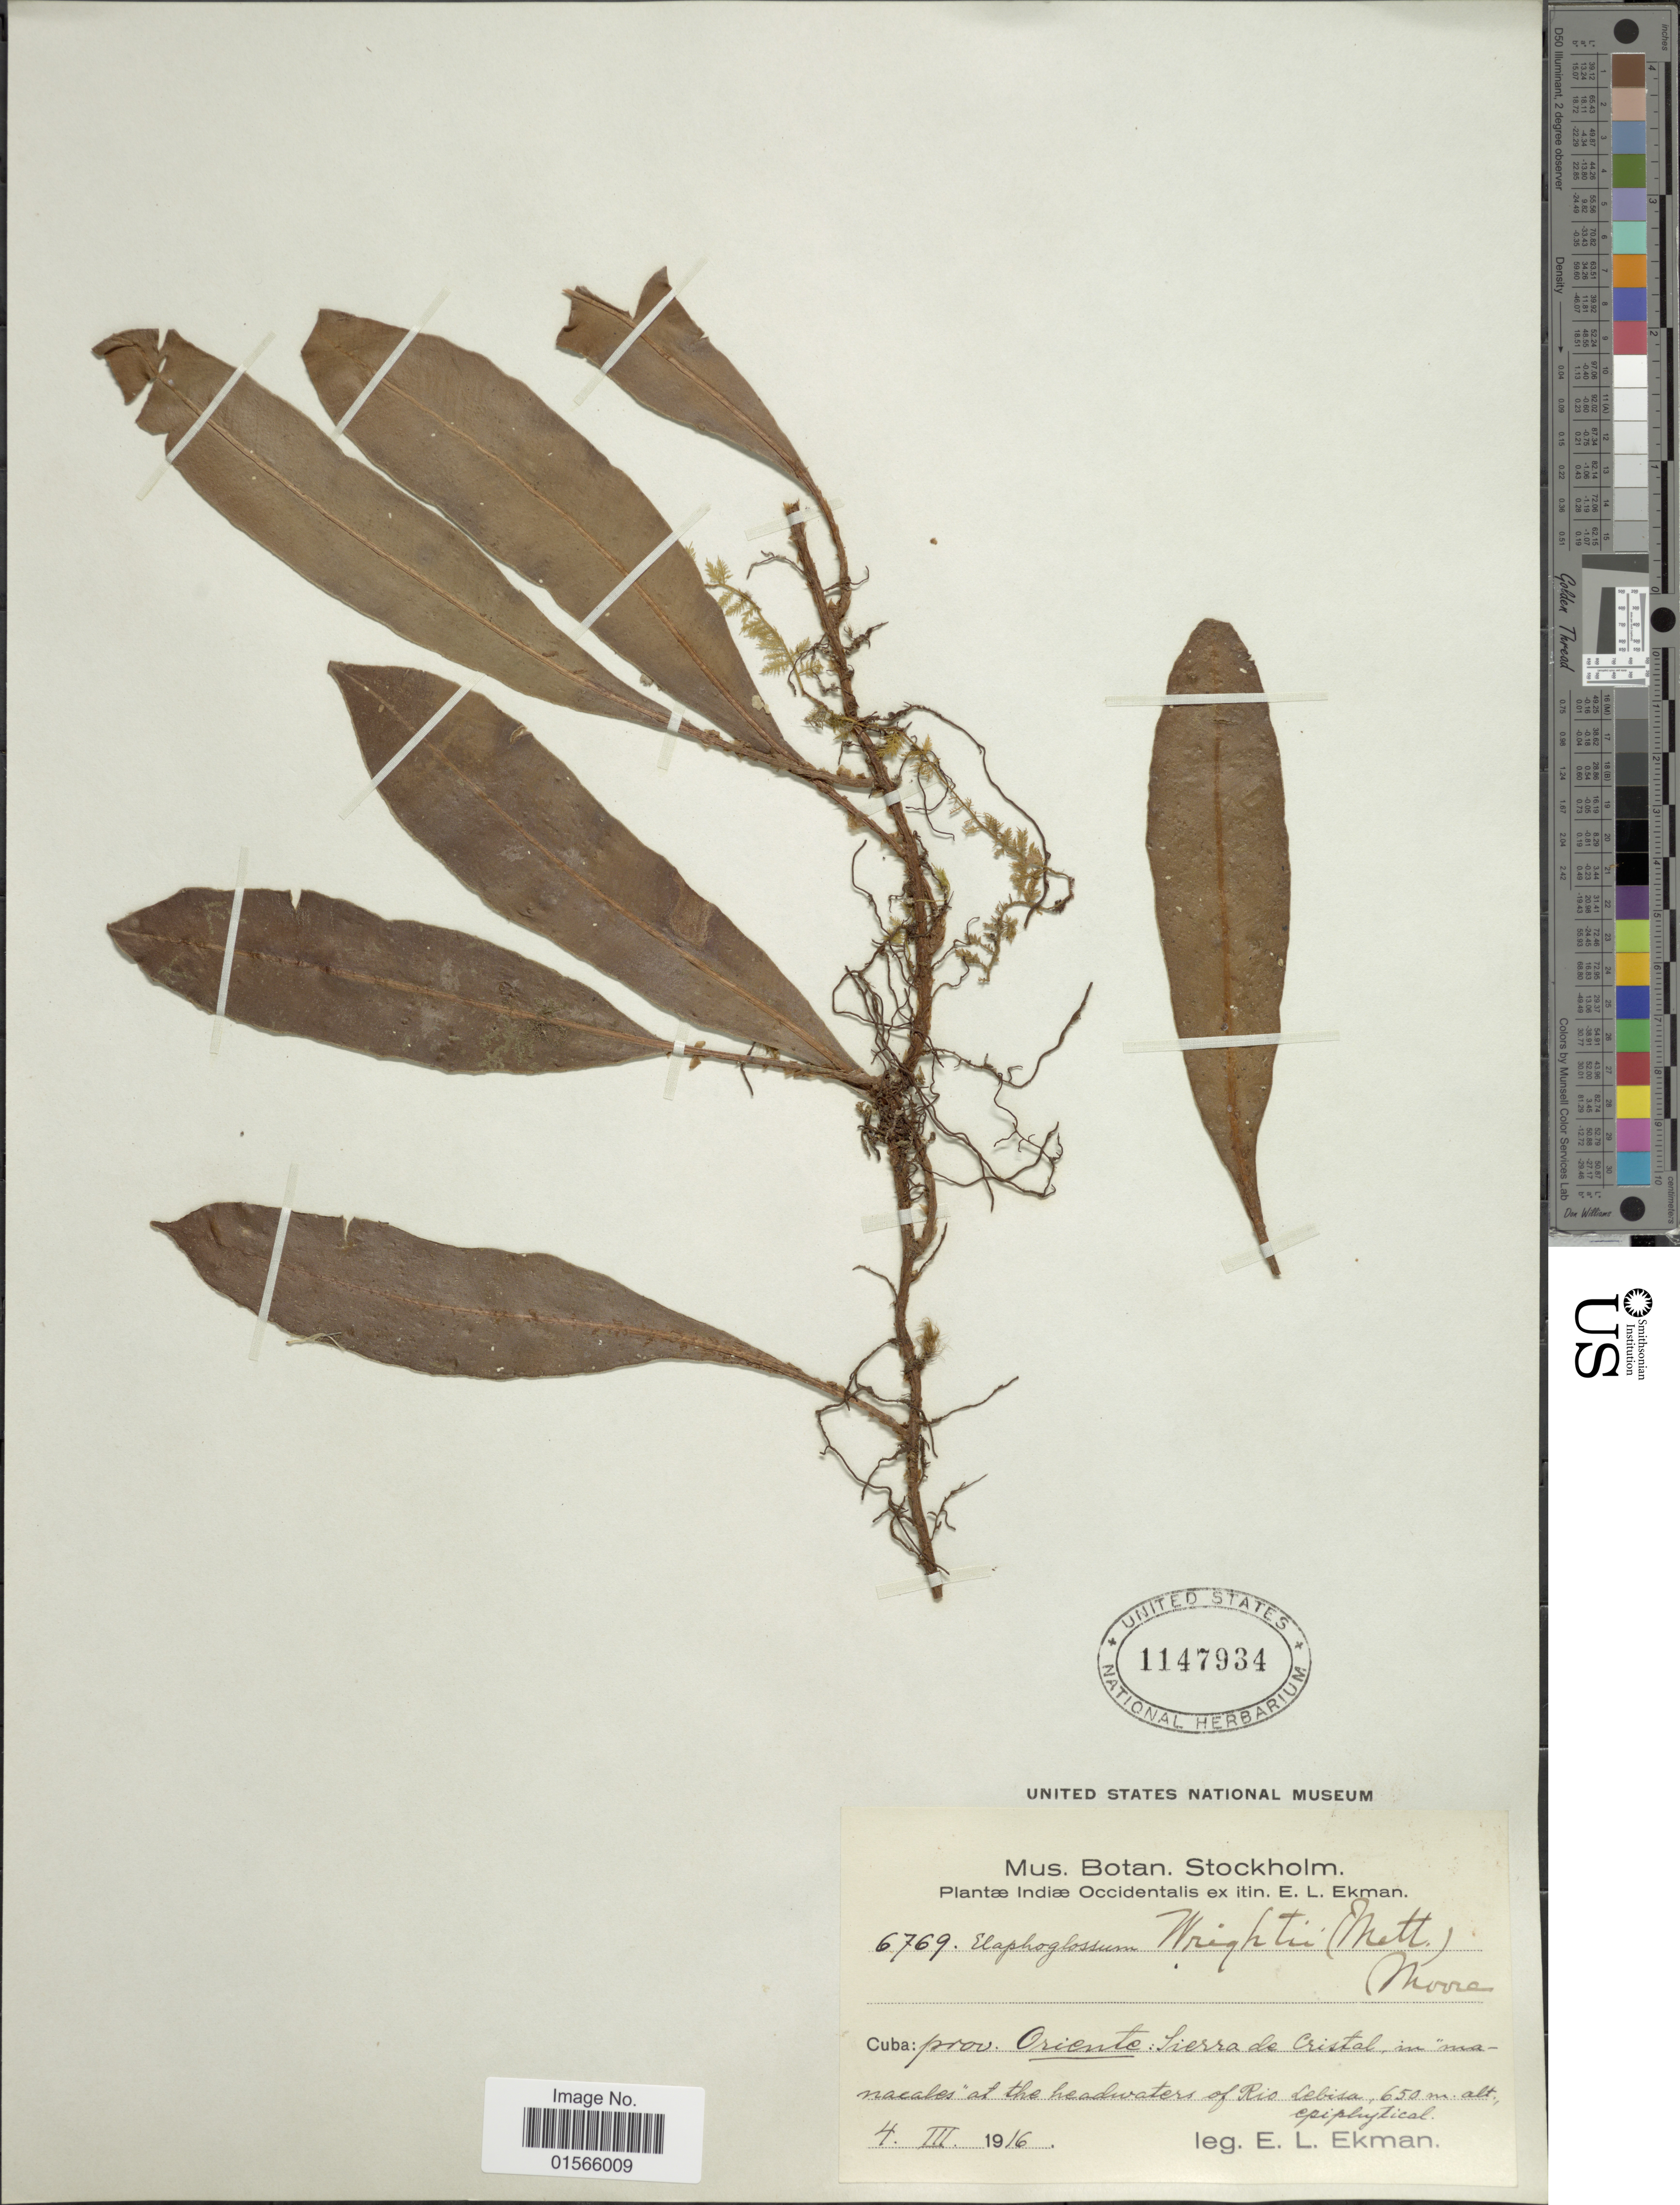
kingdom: Plantae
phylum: Tracheophyta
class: Polypodiopsida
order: Polypodiales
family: Dryopteridaceae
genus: Elaphoglossum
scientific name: Elaphoglossum wrightii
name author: (Mett. ex D.C. Eaton) T. Moore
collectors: E. L. Ekman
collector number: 6769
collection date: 1916-03-04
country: Cuba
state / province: Oriente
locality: Sierra de Cristal, in 'manacales' at the headwaters of Rio Lebisa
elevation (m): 650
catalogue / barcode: US 1147934